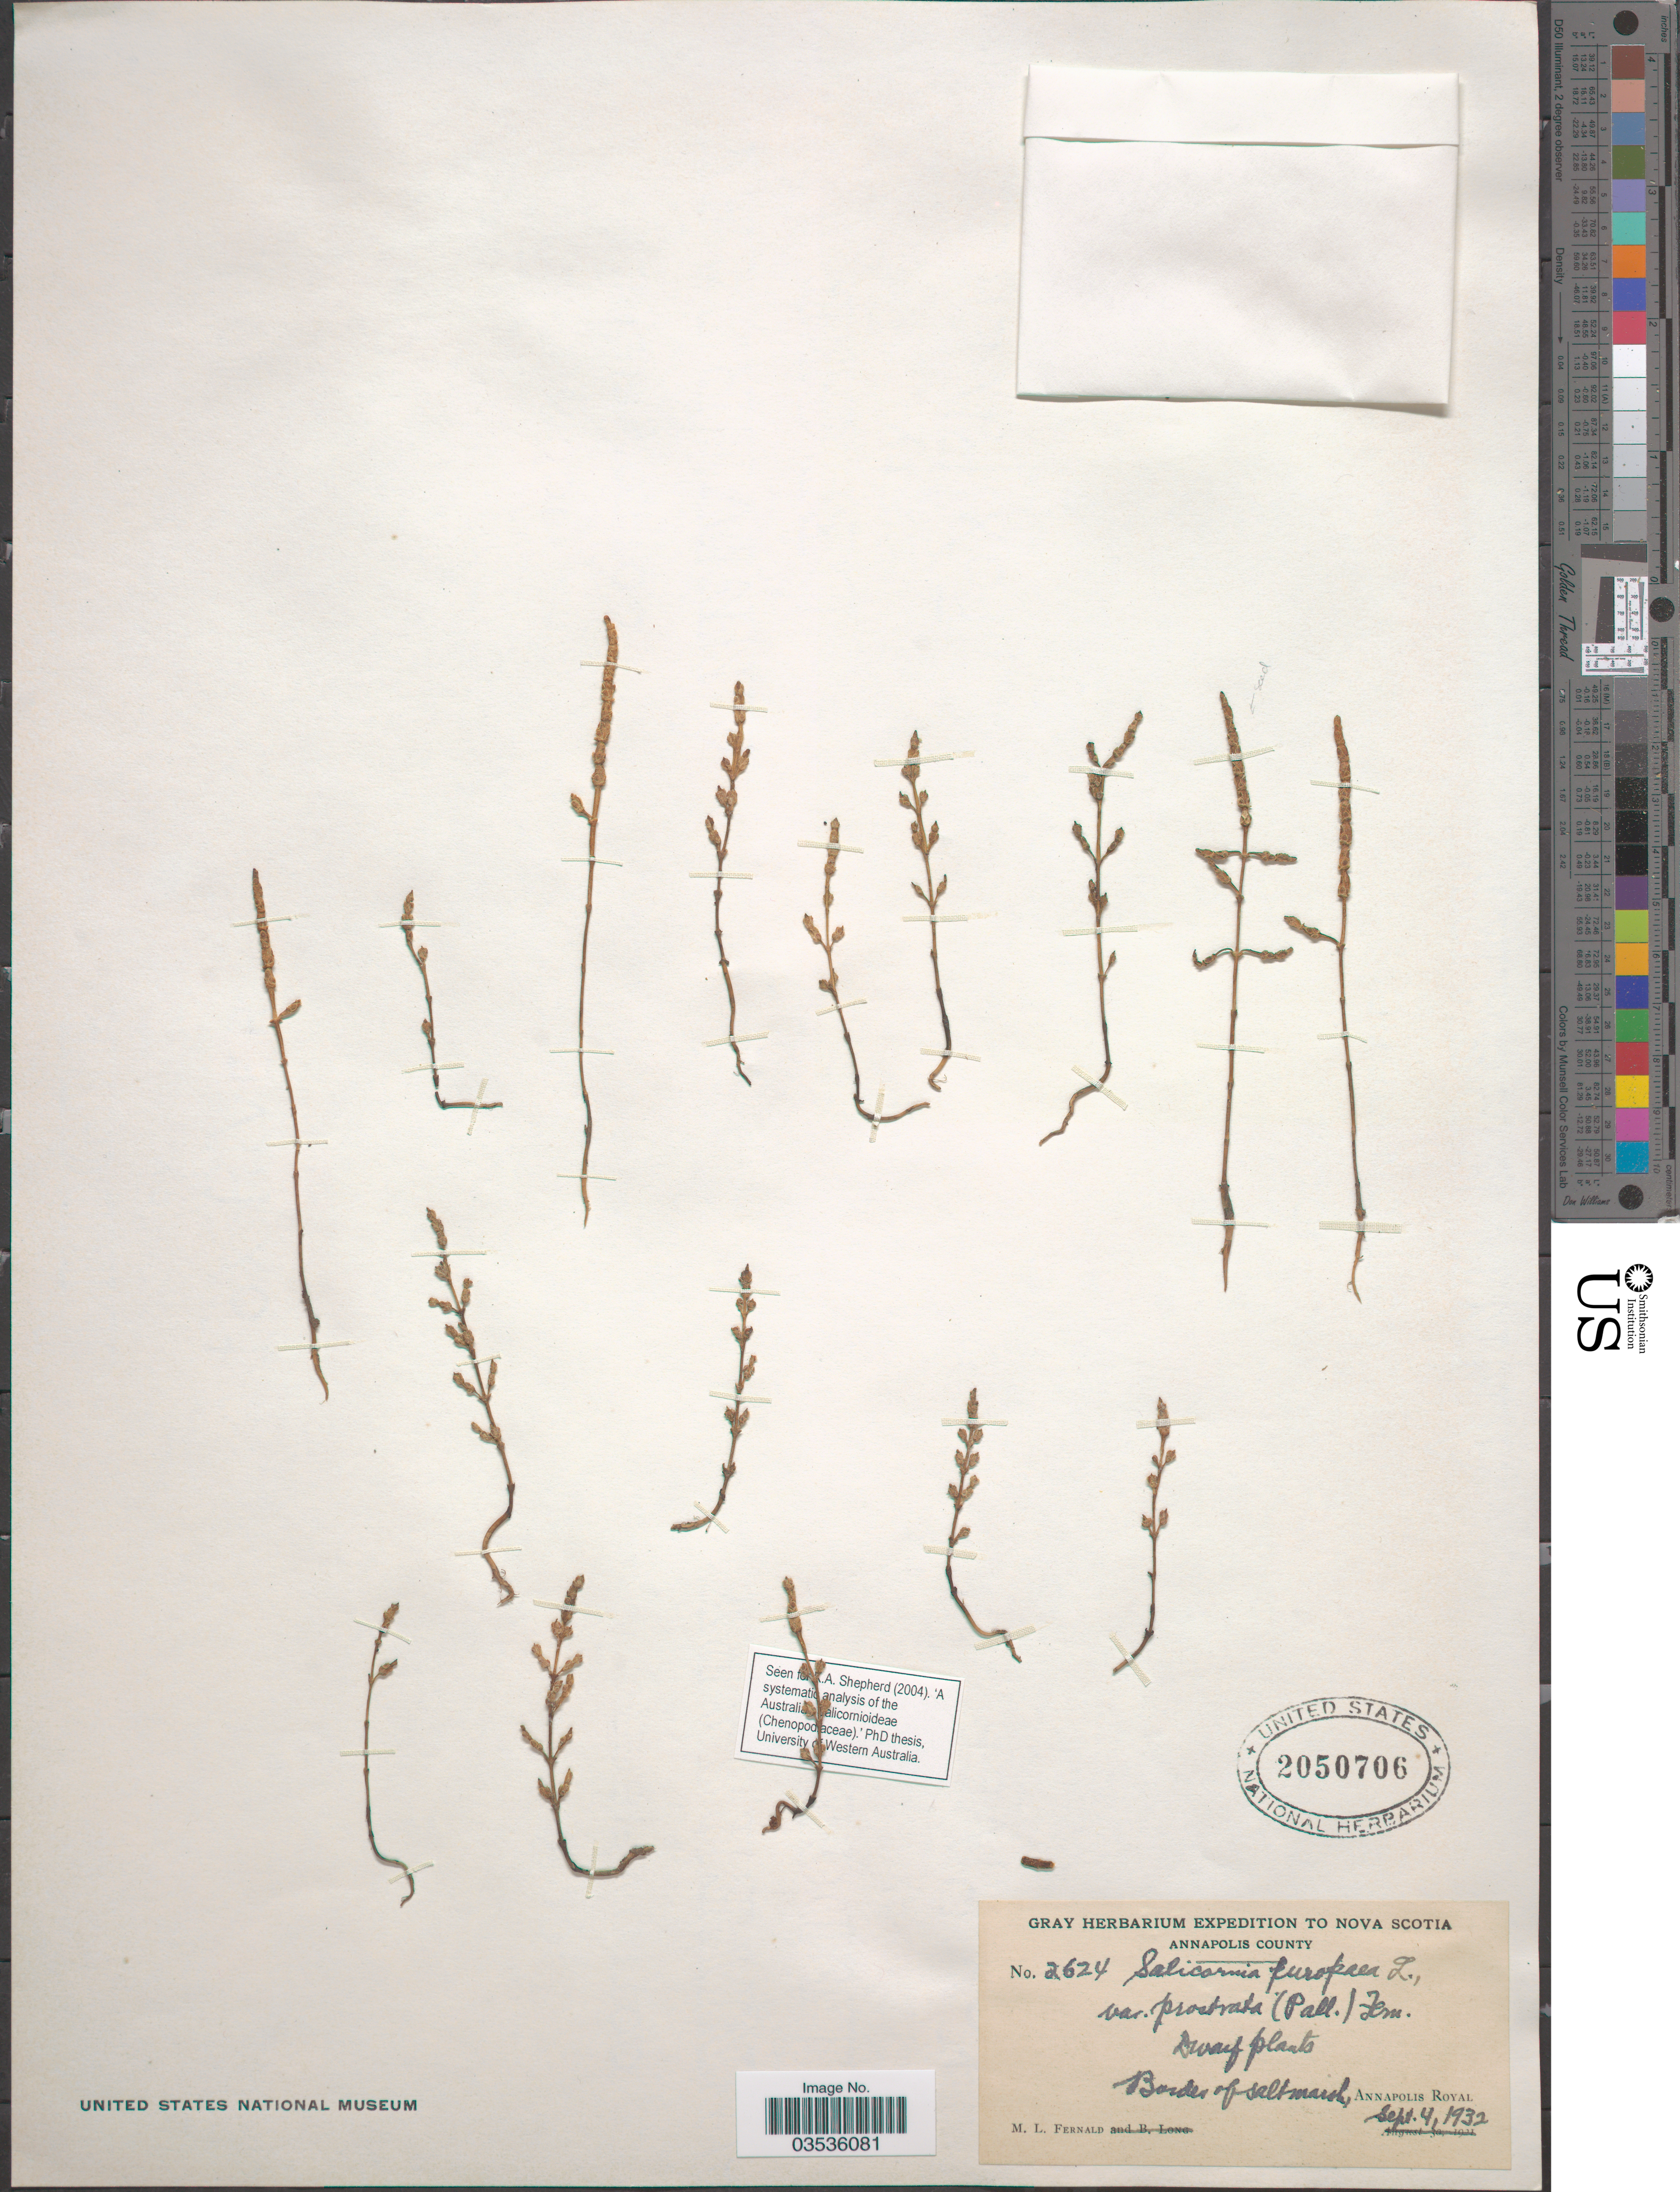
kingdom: Plantae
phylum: Tracheophyta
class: Magnoliopsida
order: Caryophyllales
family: Amaranthaceae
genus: Salicornia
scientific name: Salicornia europaea var. prostrata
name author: (Pall.) Fernald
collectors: M. L. Fernald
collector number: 2624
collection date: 1932-09-04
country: Canada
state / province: Nova Scotia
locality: Annapolis County. Border of salt marsh, Annapolis Royal.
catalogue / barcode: US 2050706